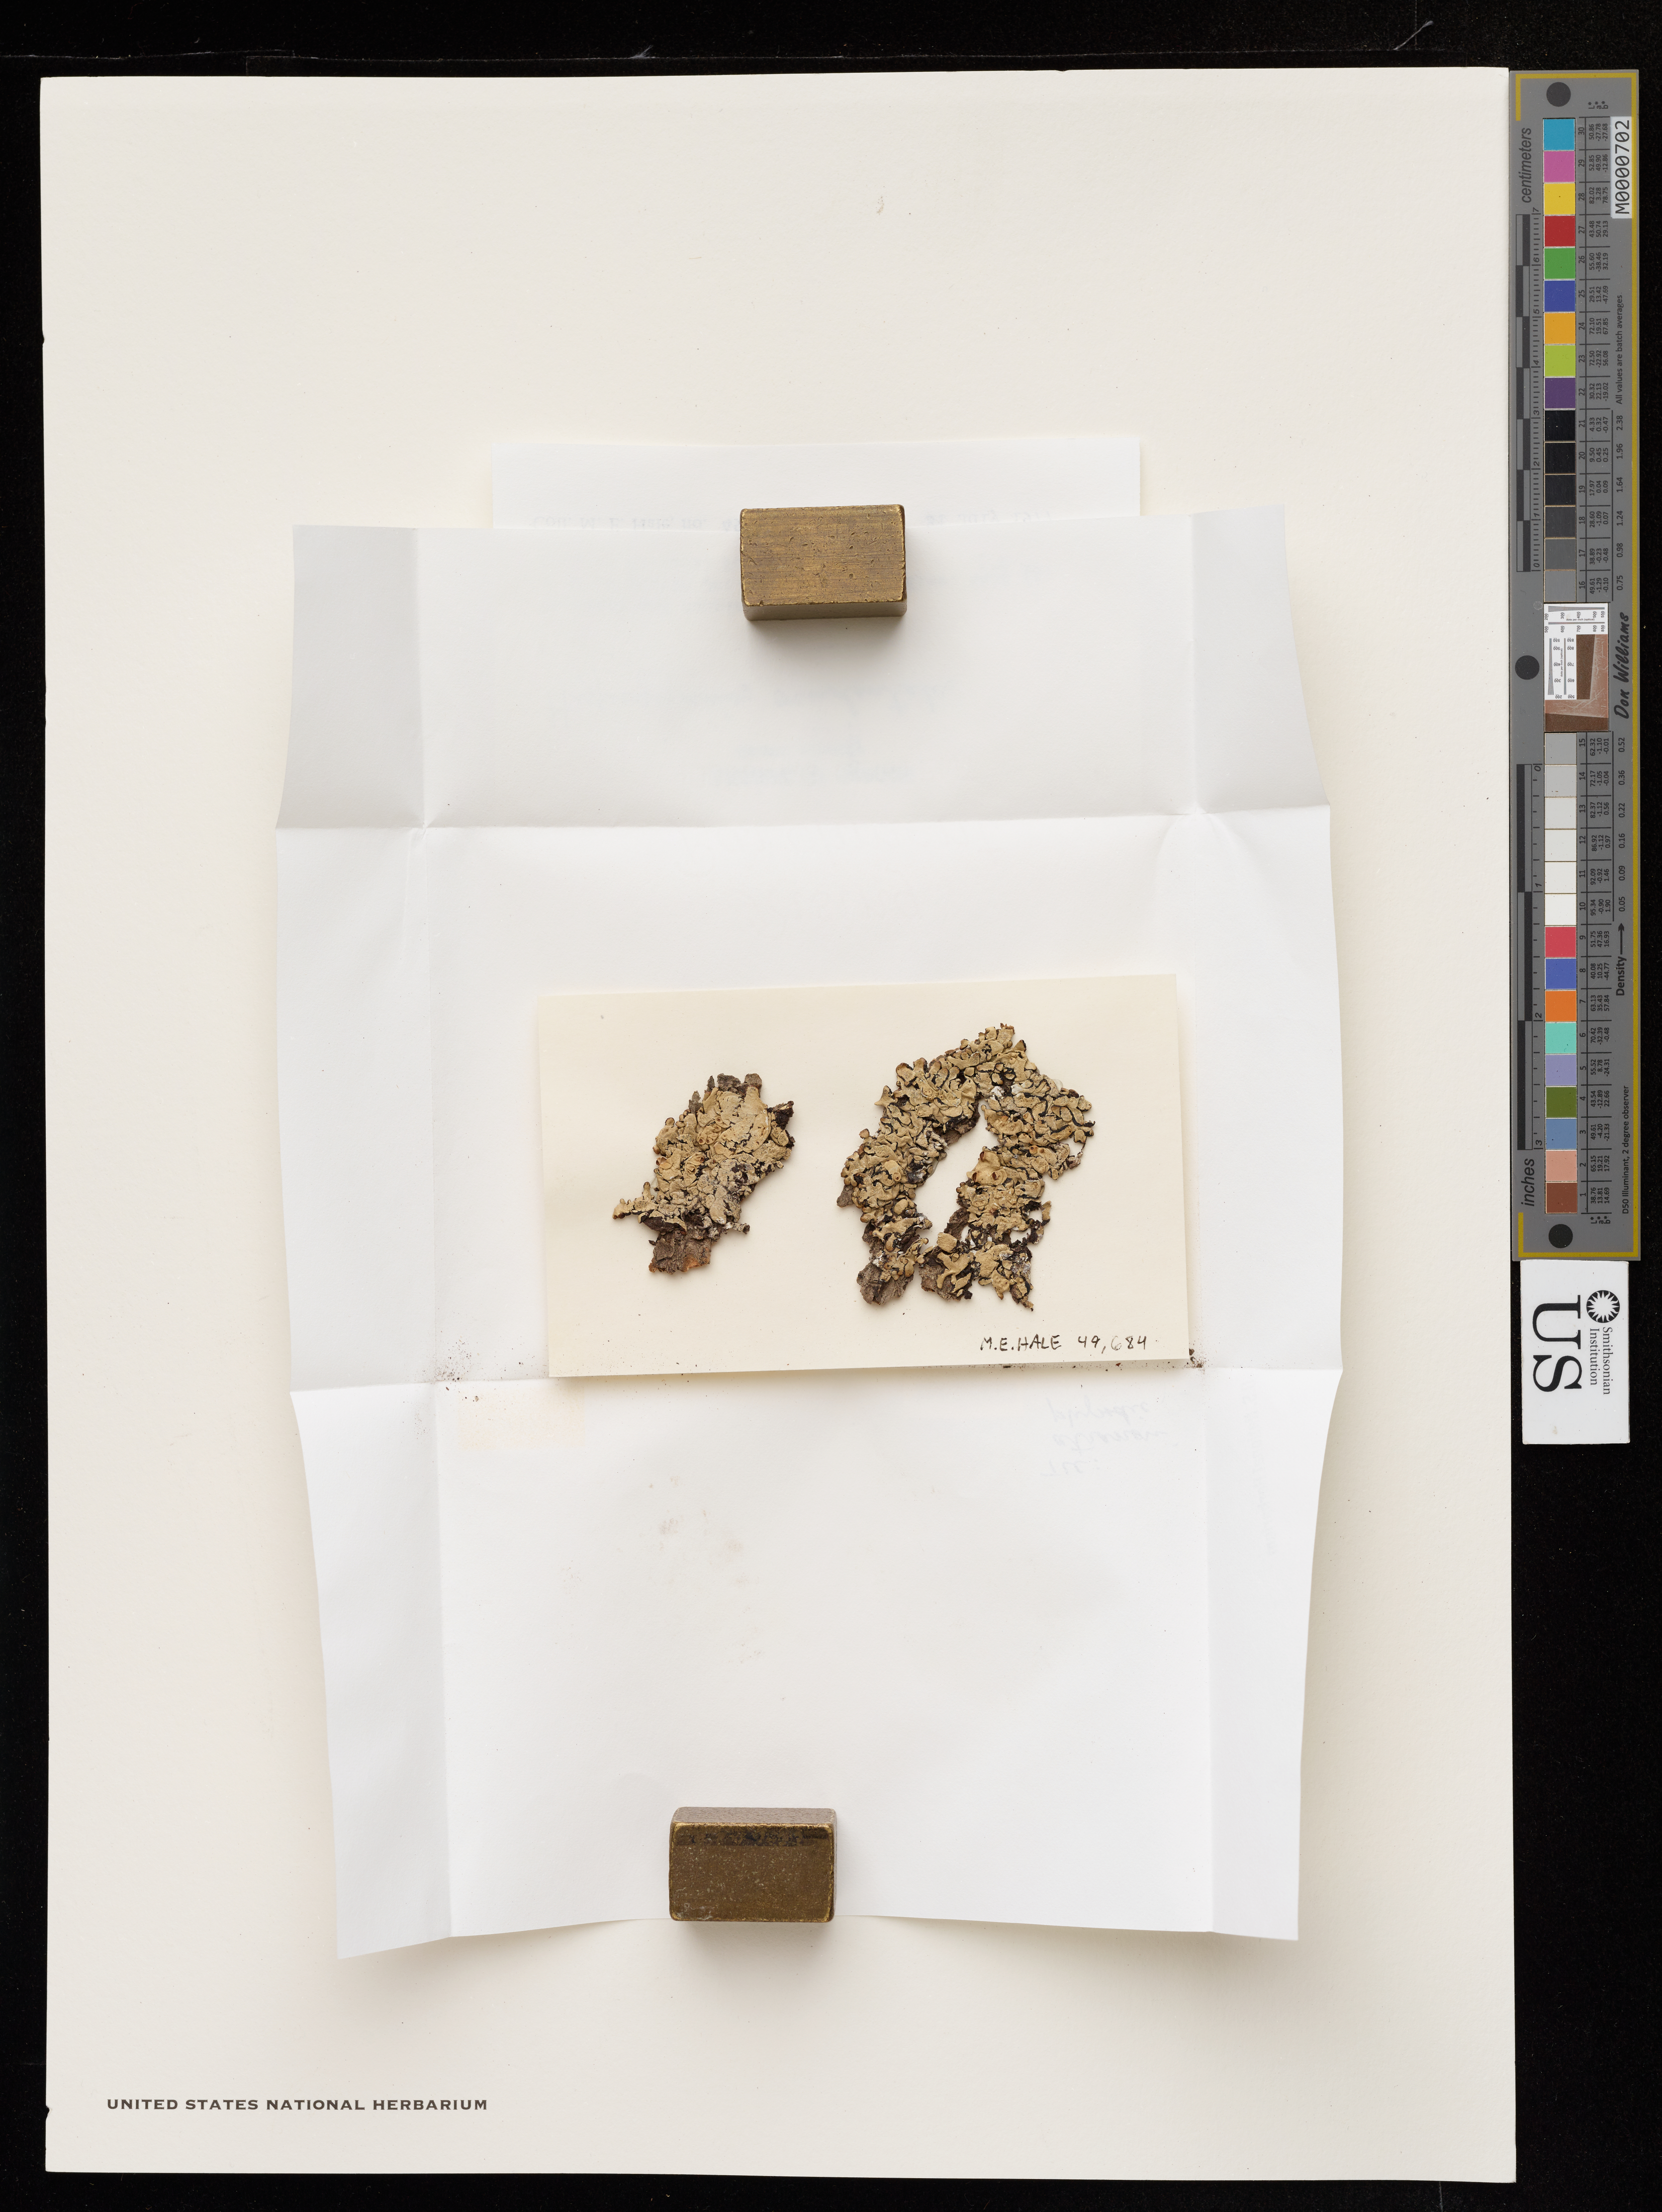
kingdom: Fungi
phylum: Ascomycota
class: Lecanoromycetes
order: Lecanorales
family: Parmeliaceae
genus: Hypogymnia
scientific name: Hypogymnia occidentalis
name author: L.H. Pike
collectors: M. Hale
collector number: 49684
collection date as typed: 31 Jul 1977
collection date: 1977-07-31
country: United States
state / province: Oregon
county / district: Grant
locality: Malheur nat. forest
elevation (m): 0